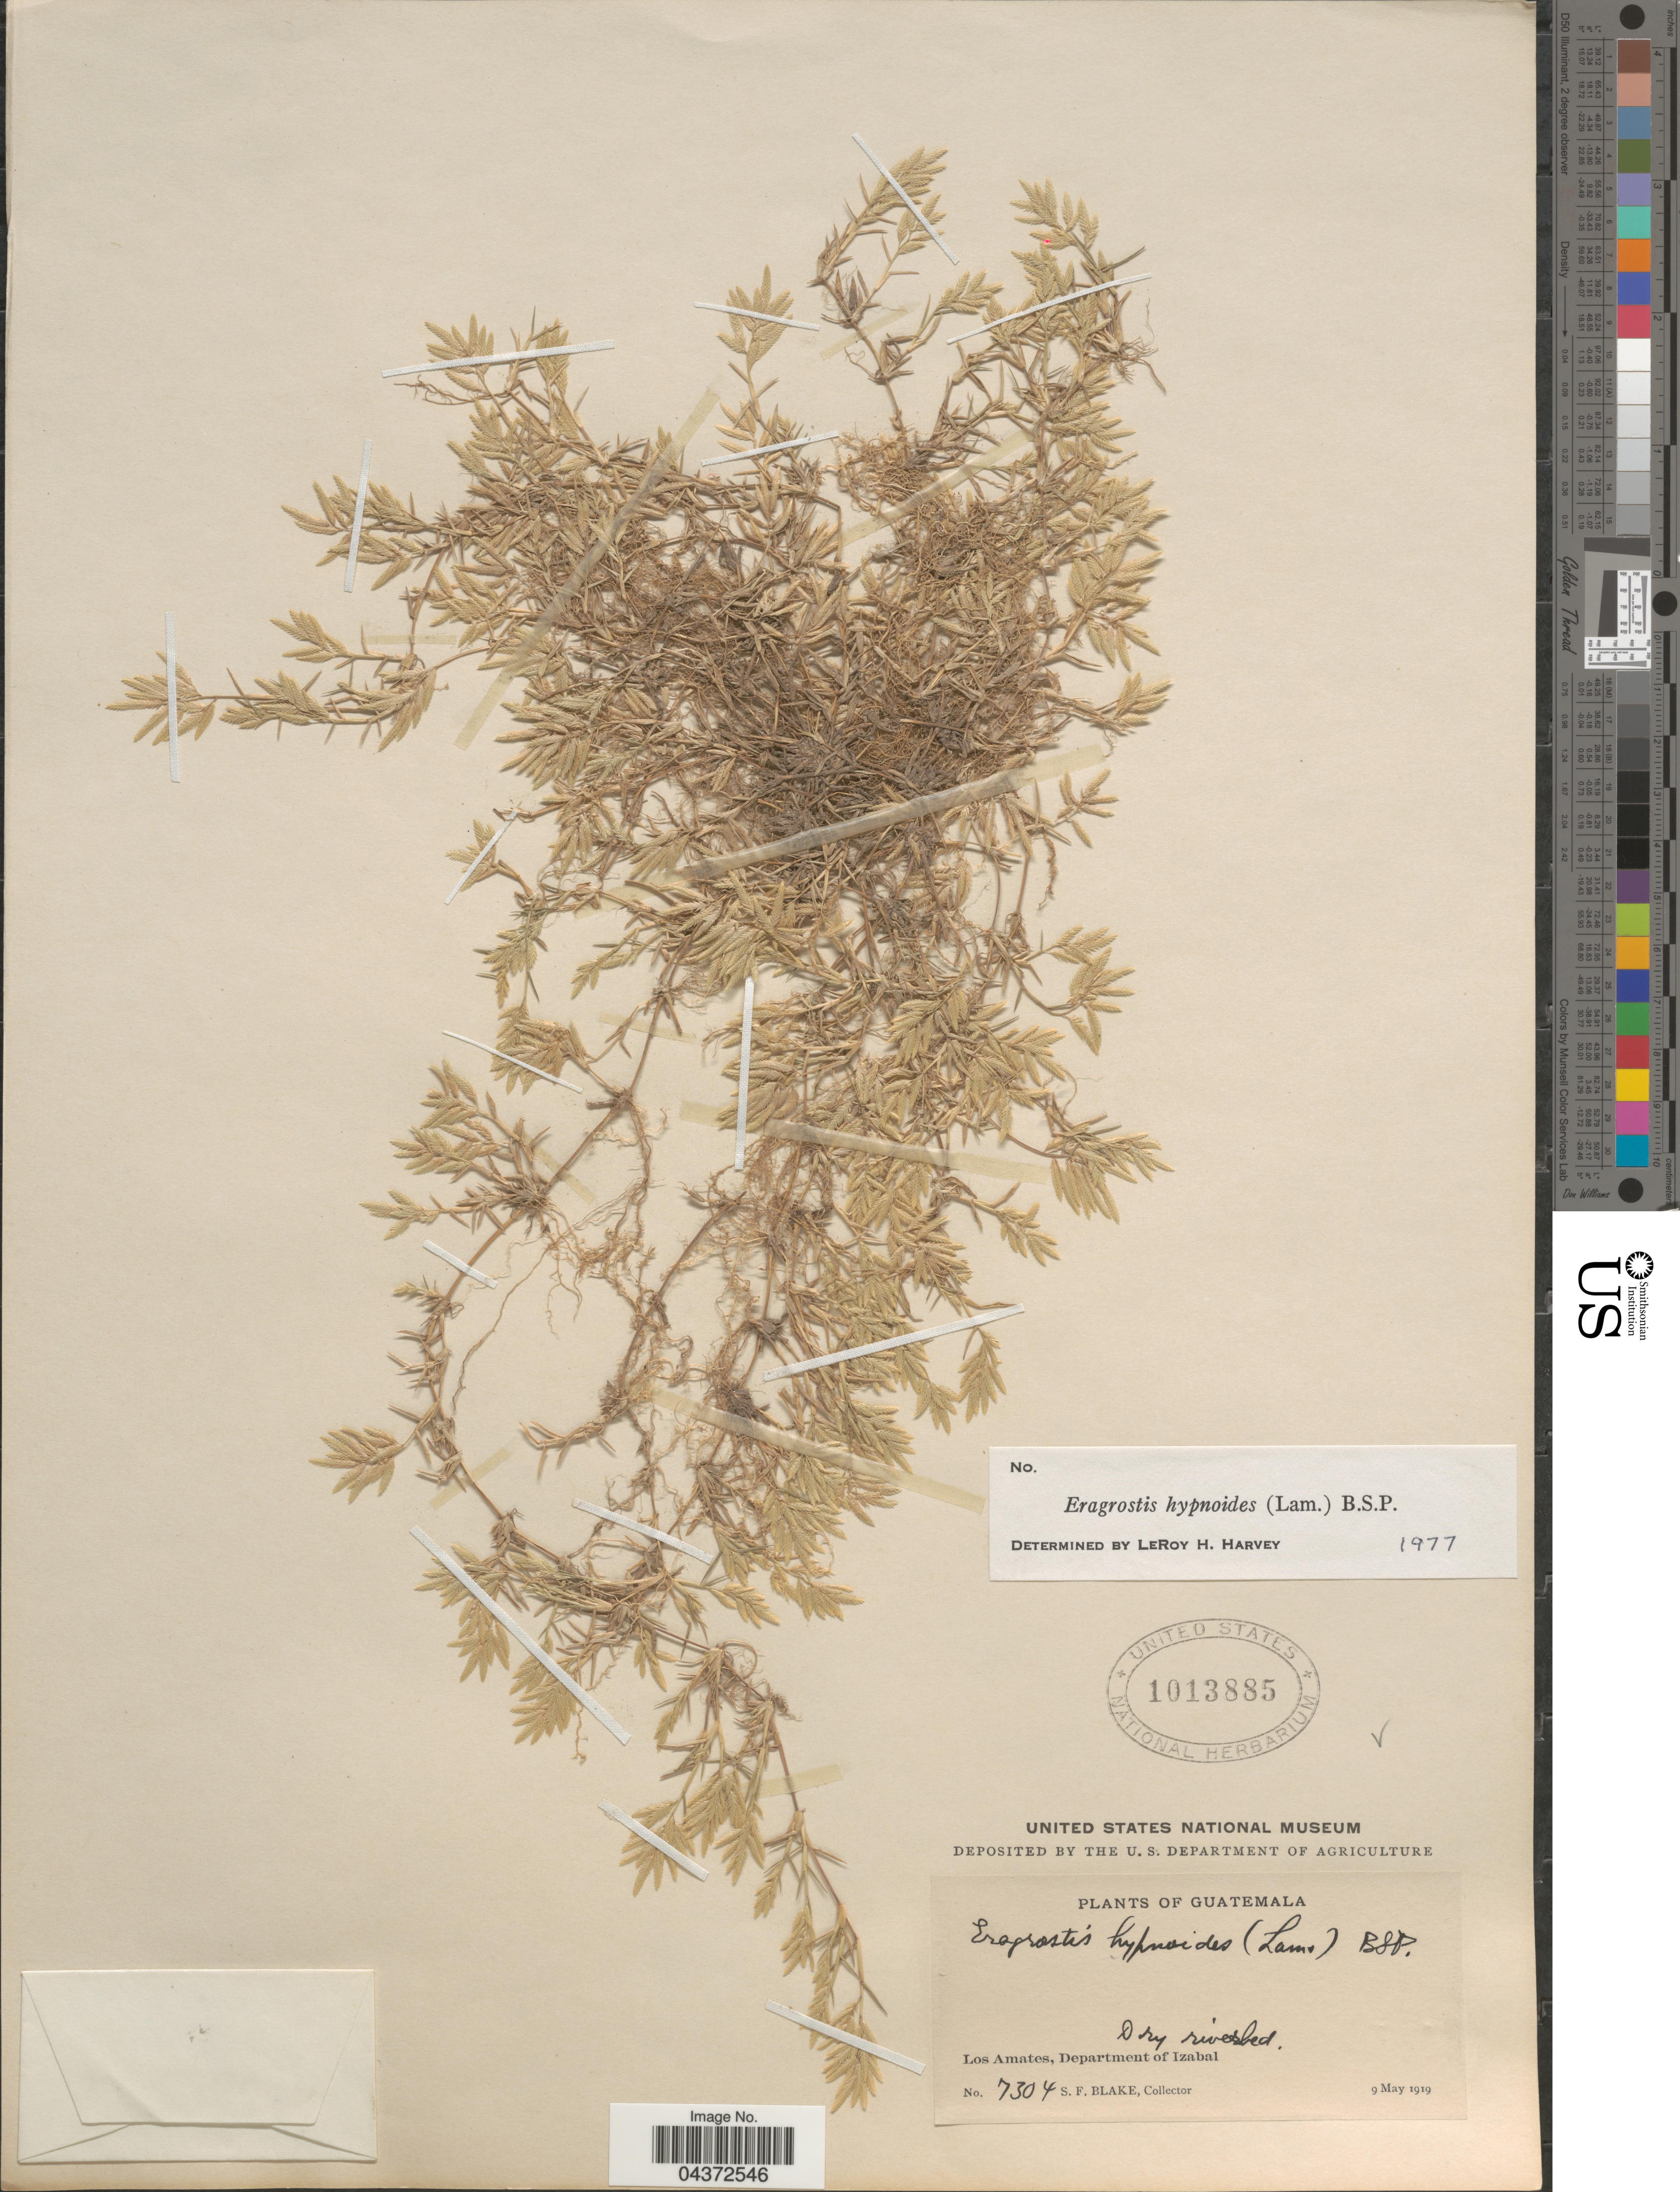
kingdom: Plantae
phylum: Tracheophyta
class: Liliopsida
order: Poales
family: Poaceae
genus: Eragrostis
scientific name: Eragrostis hypnoides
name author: (Lam.) Britton, Stearns & Poggenb.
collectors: S. Blake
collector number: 7304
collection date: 1919-05-09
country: Guatemala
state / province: Izabal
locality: Dry riverbed. Los Amates, Department of Izabal.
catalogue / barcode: US 1013885